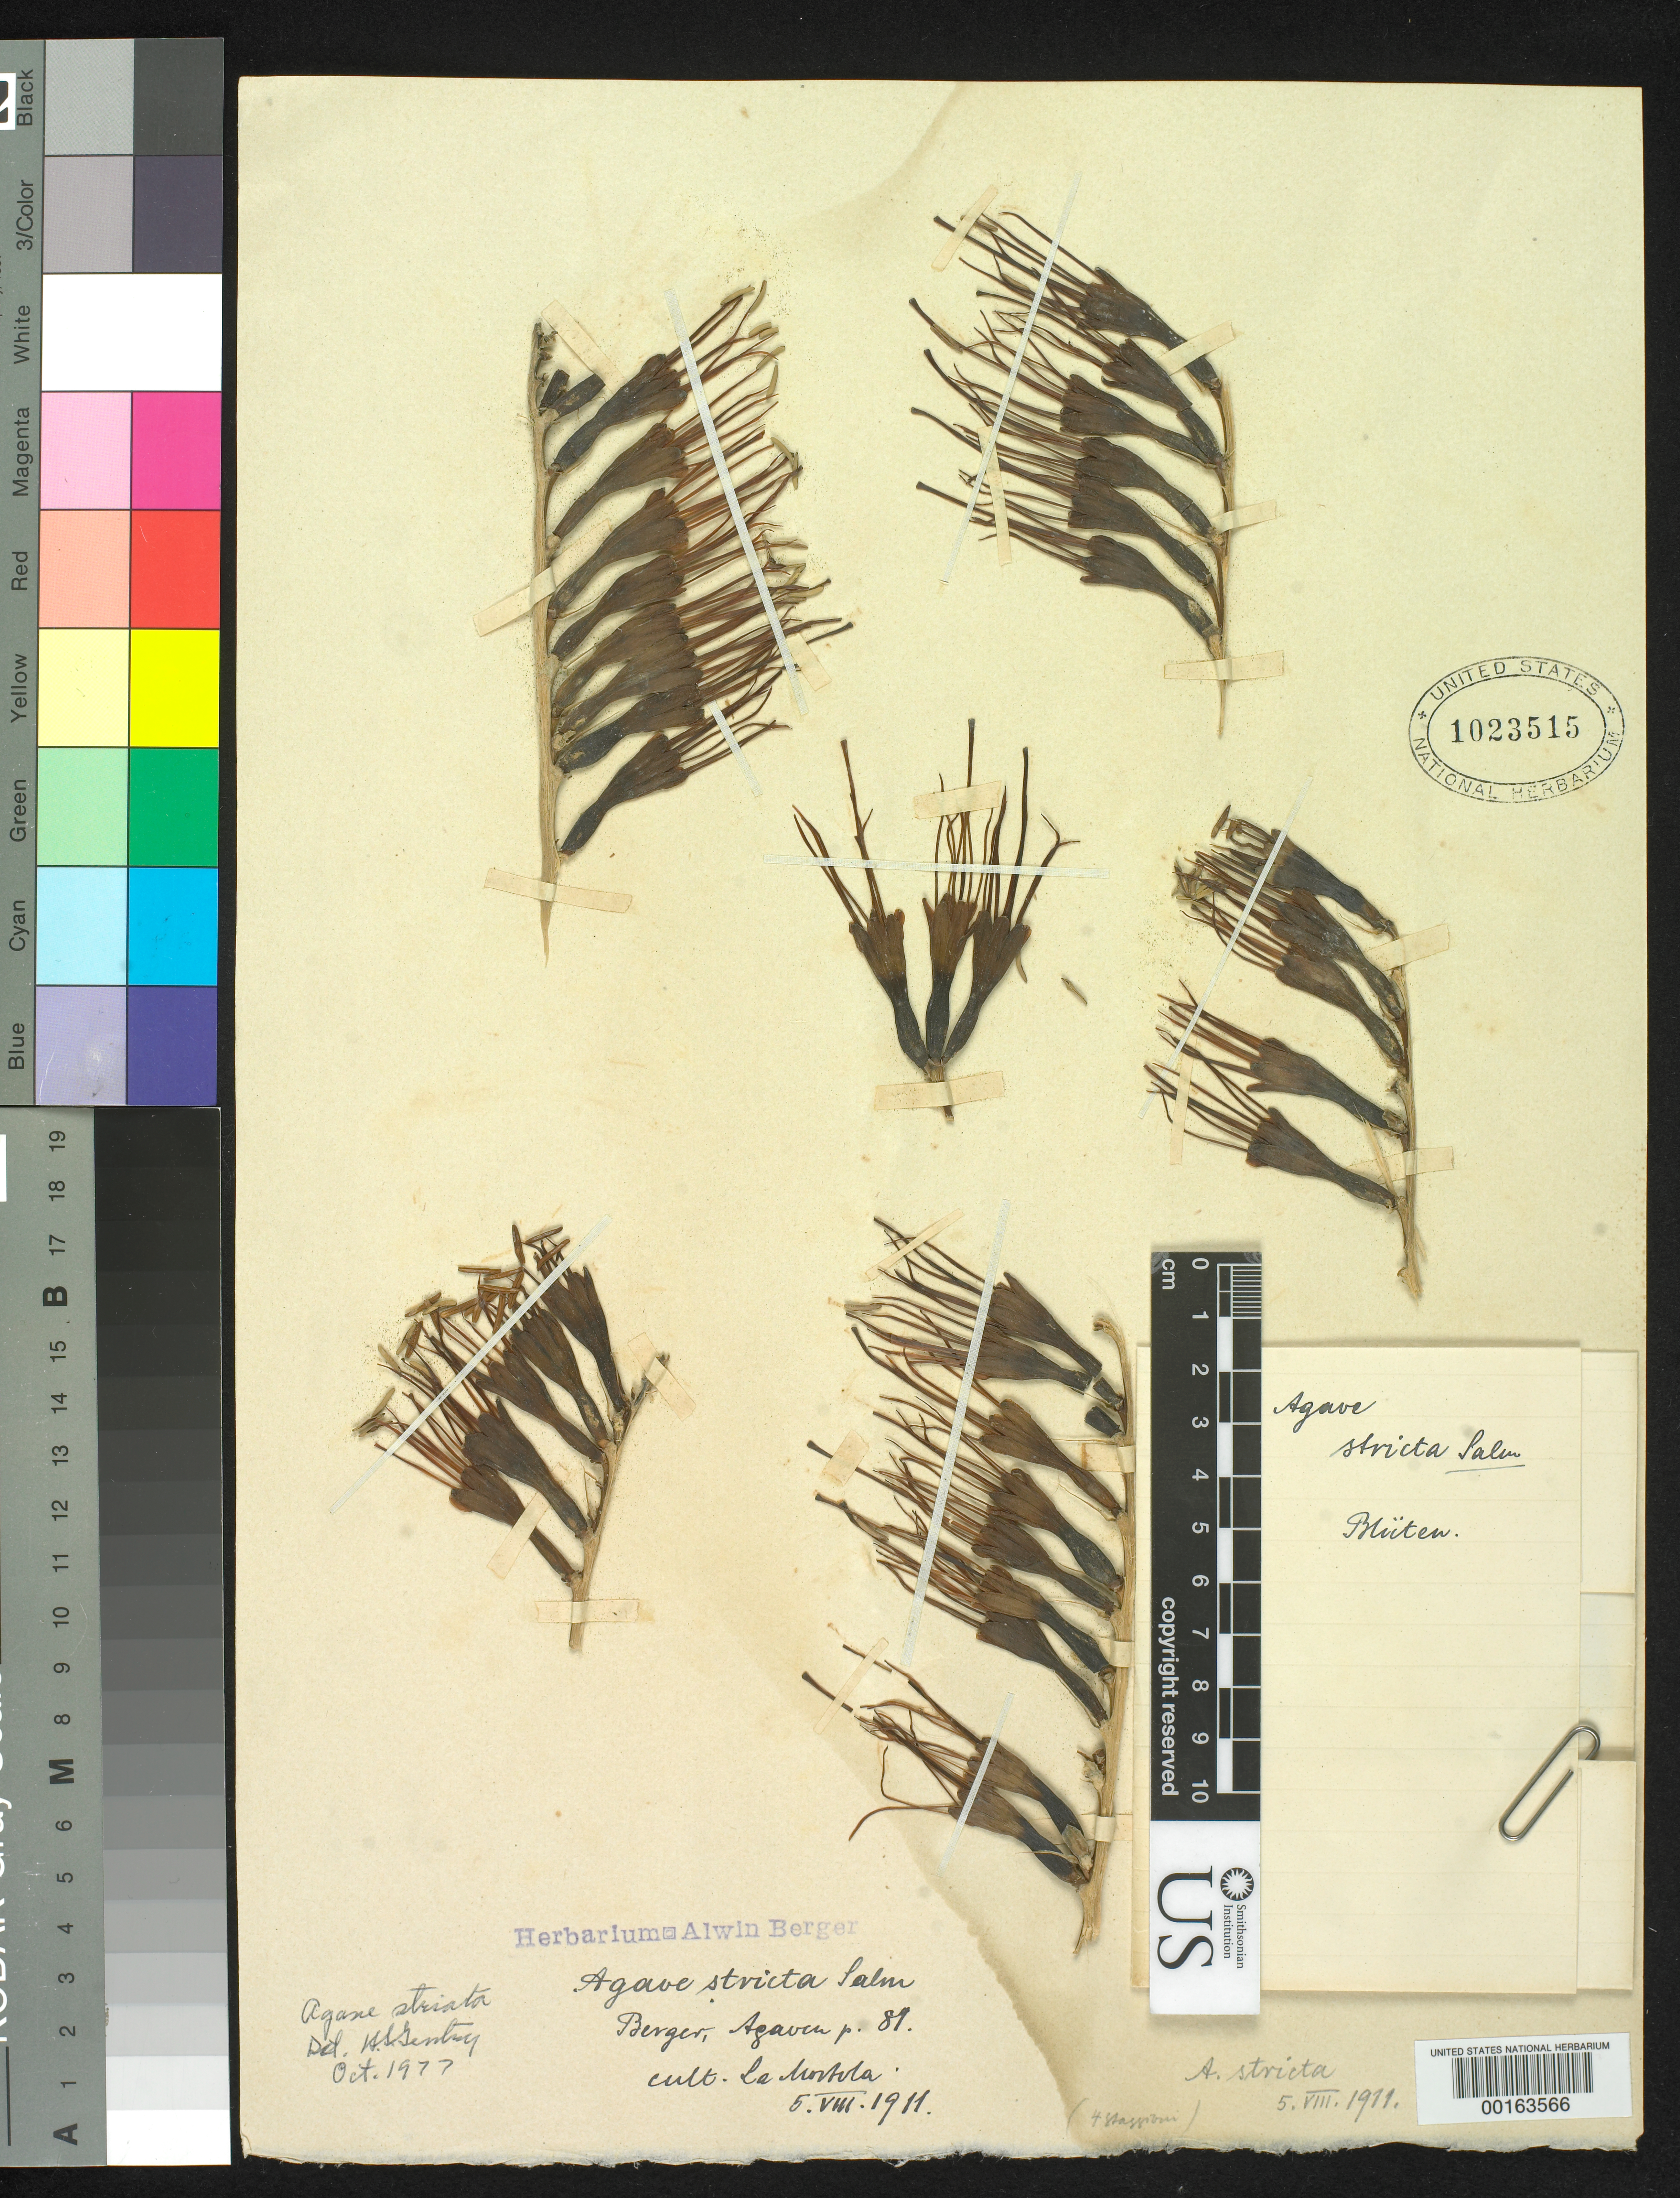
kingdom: Plantae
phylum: Tracheophyta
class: Liliopsida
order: Asparagales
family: Asparagaceae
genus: Agave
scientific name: Agave striata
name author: Zucc.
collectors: ex herb. A. Berger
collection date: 1909-06-02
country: Mexico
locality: Cultivated at La Mortola, Italy.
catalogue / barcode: US 1023515